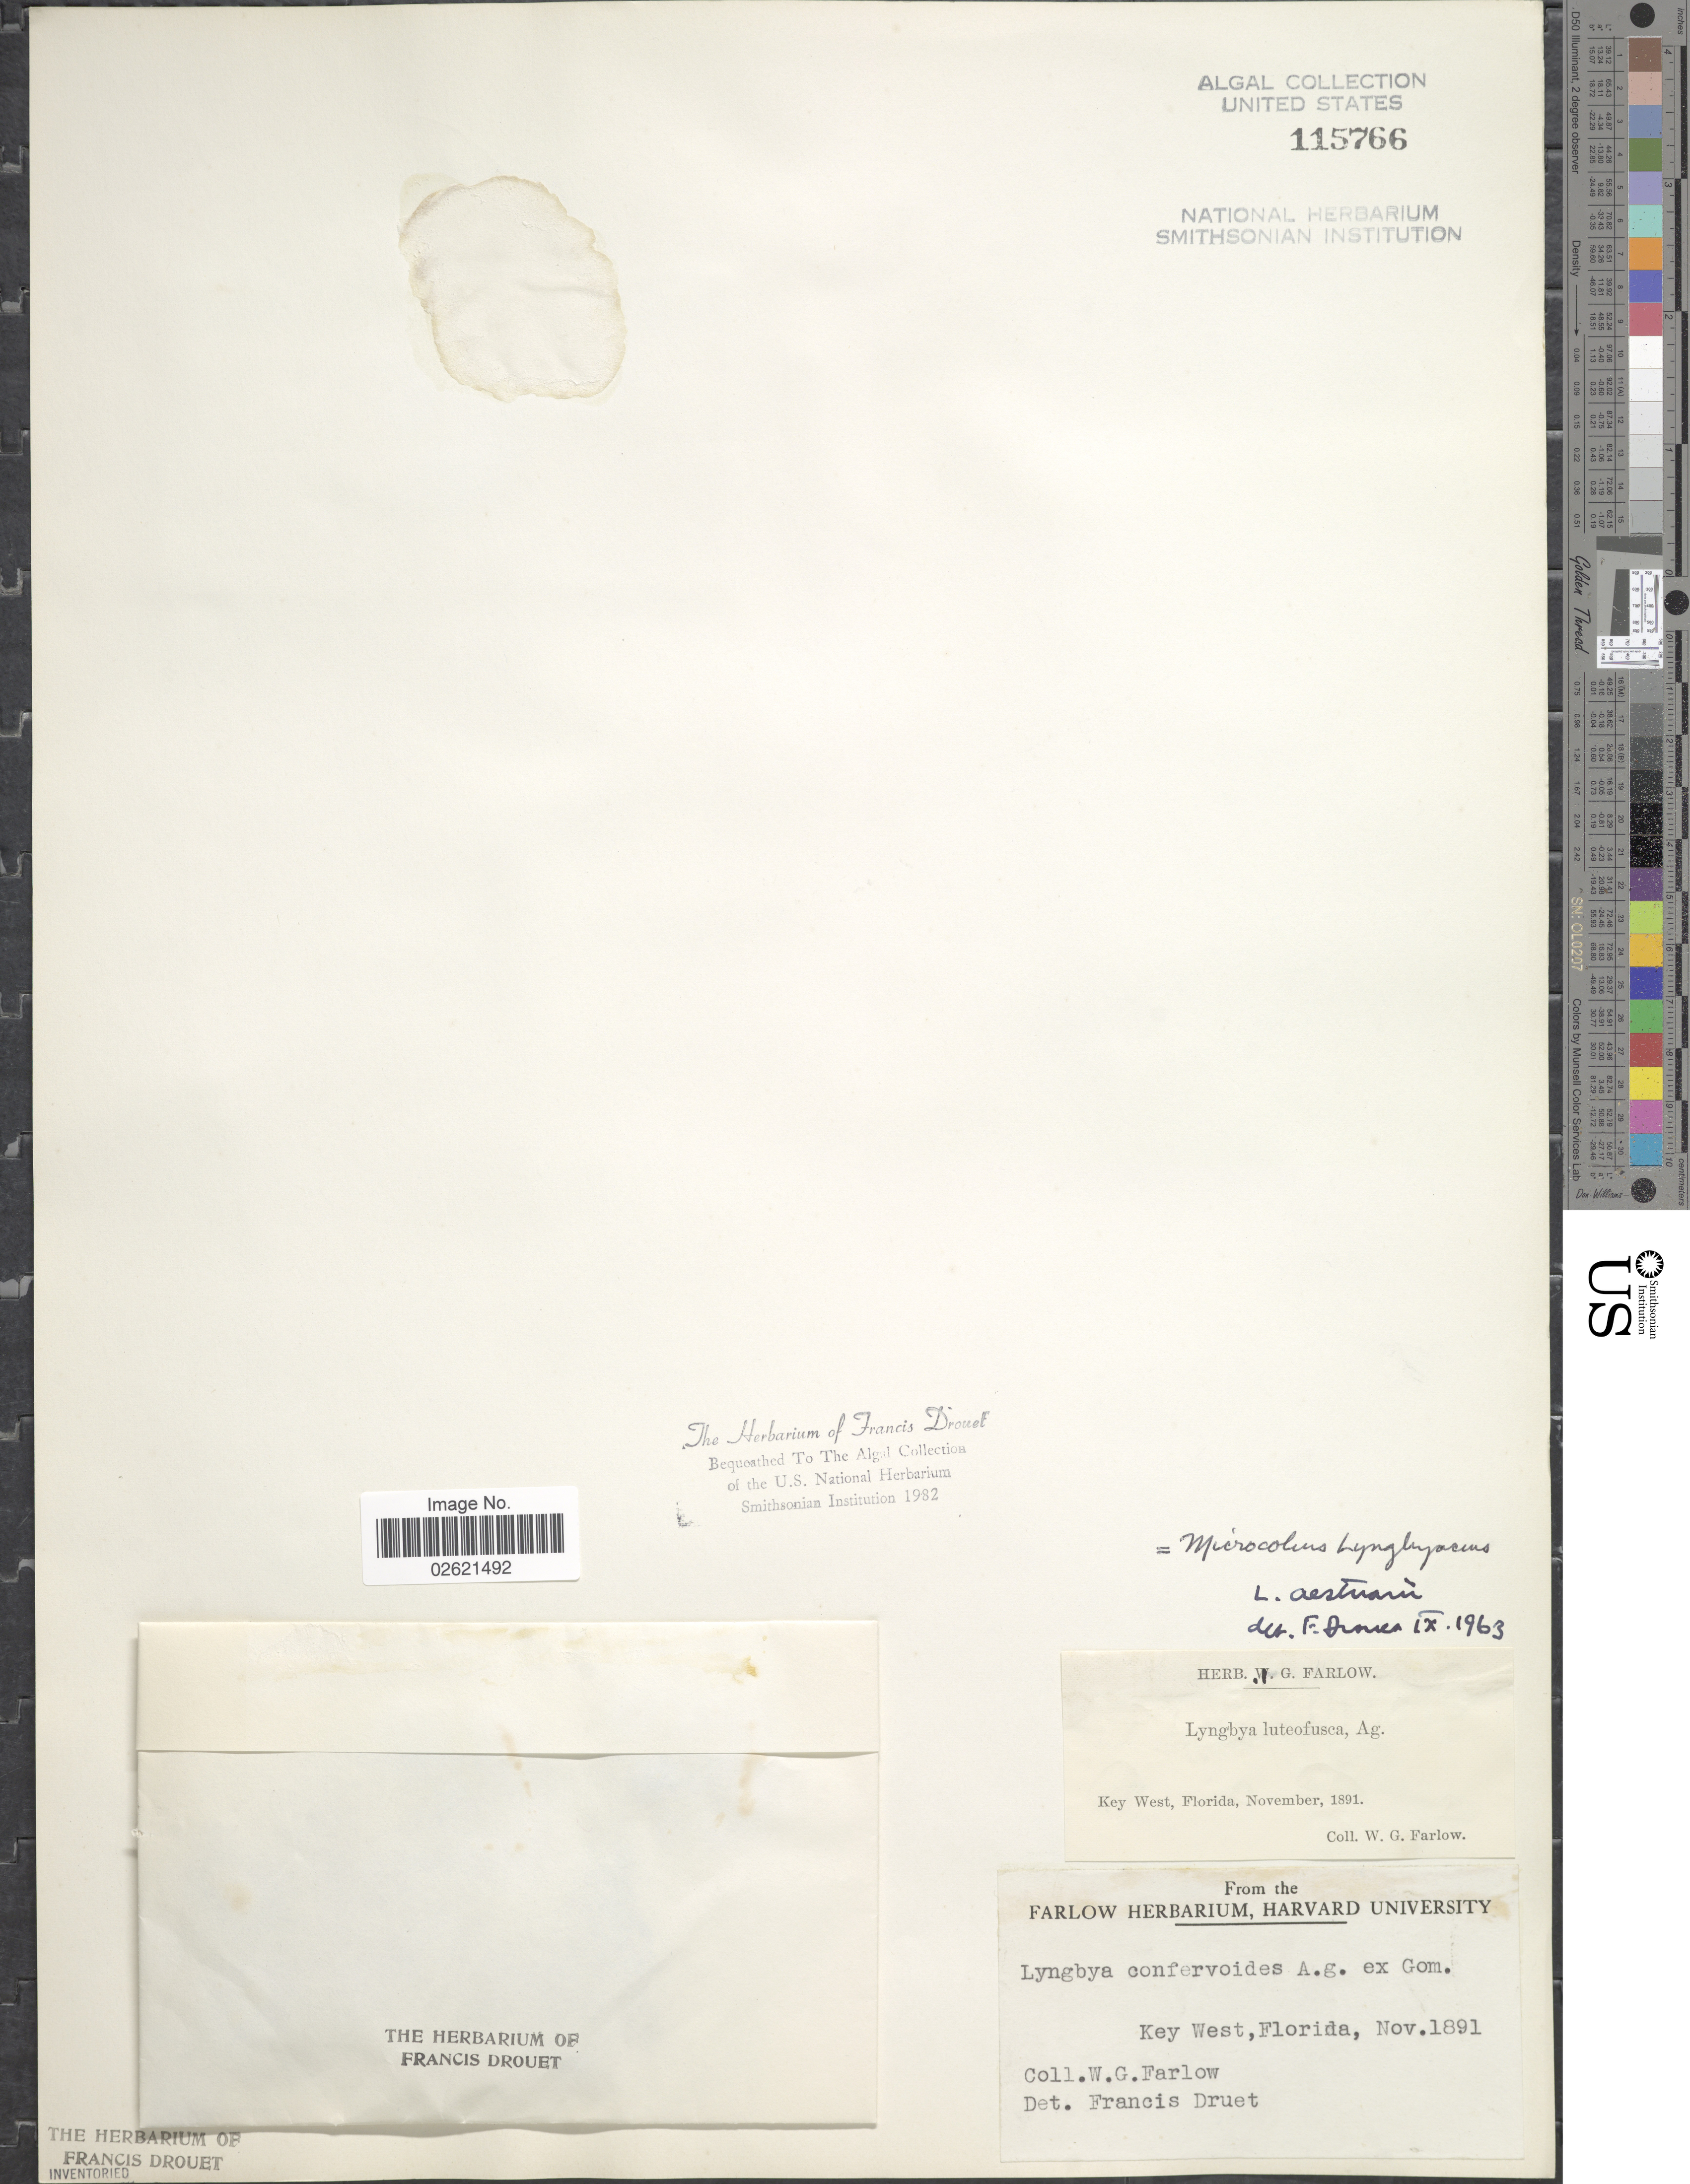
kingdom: Bacteria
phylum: Cyanobacteria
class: Cyanobacteriia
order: Cyanobacteriales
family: Microcoleaceae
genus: Microcoleus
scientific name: Microcoleus lyngbyaceus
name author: Kütz. ex Forti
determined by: Drouet, F. E.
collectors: W. G. Farlow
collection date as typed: Nov 1891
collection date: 1891-11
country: United States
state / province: Florida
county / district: Monroe County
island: Key West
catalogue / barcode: US 115766